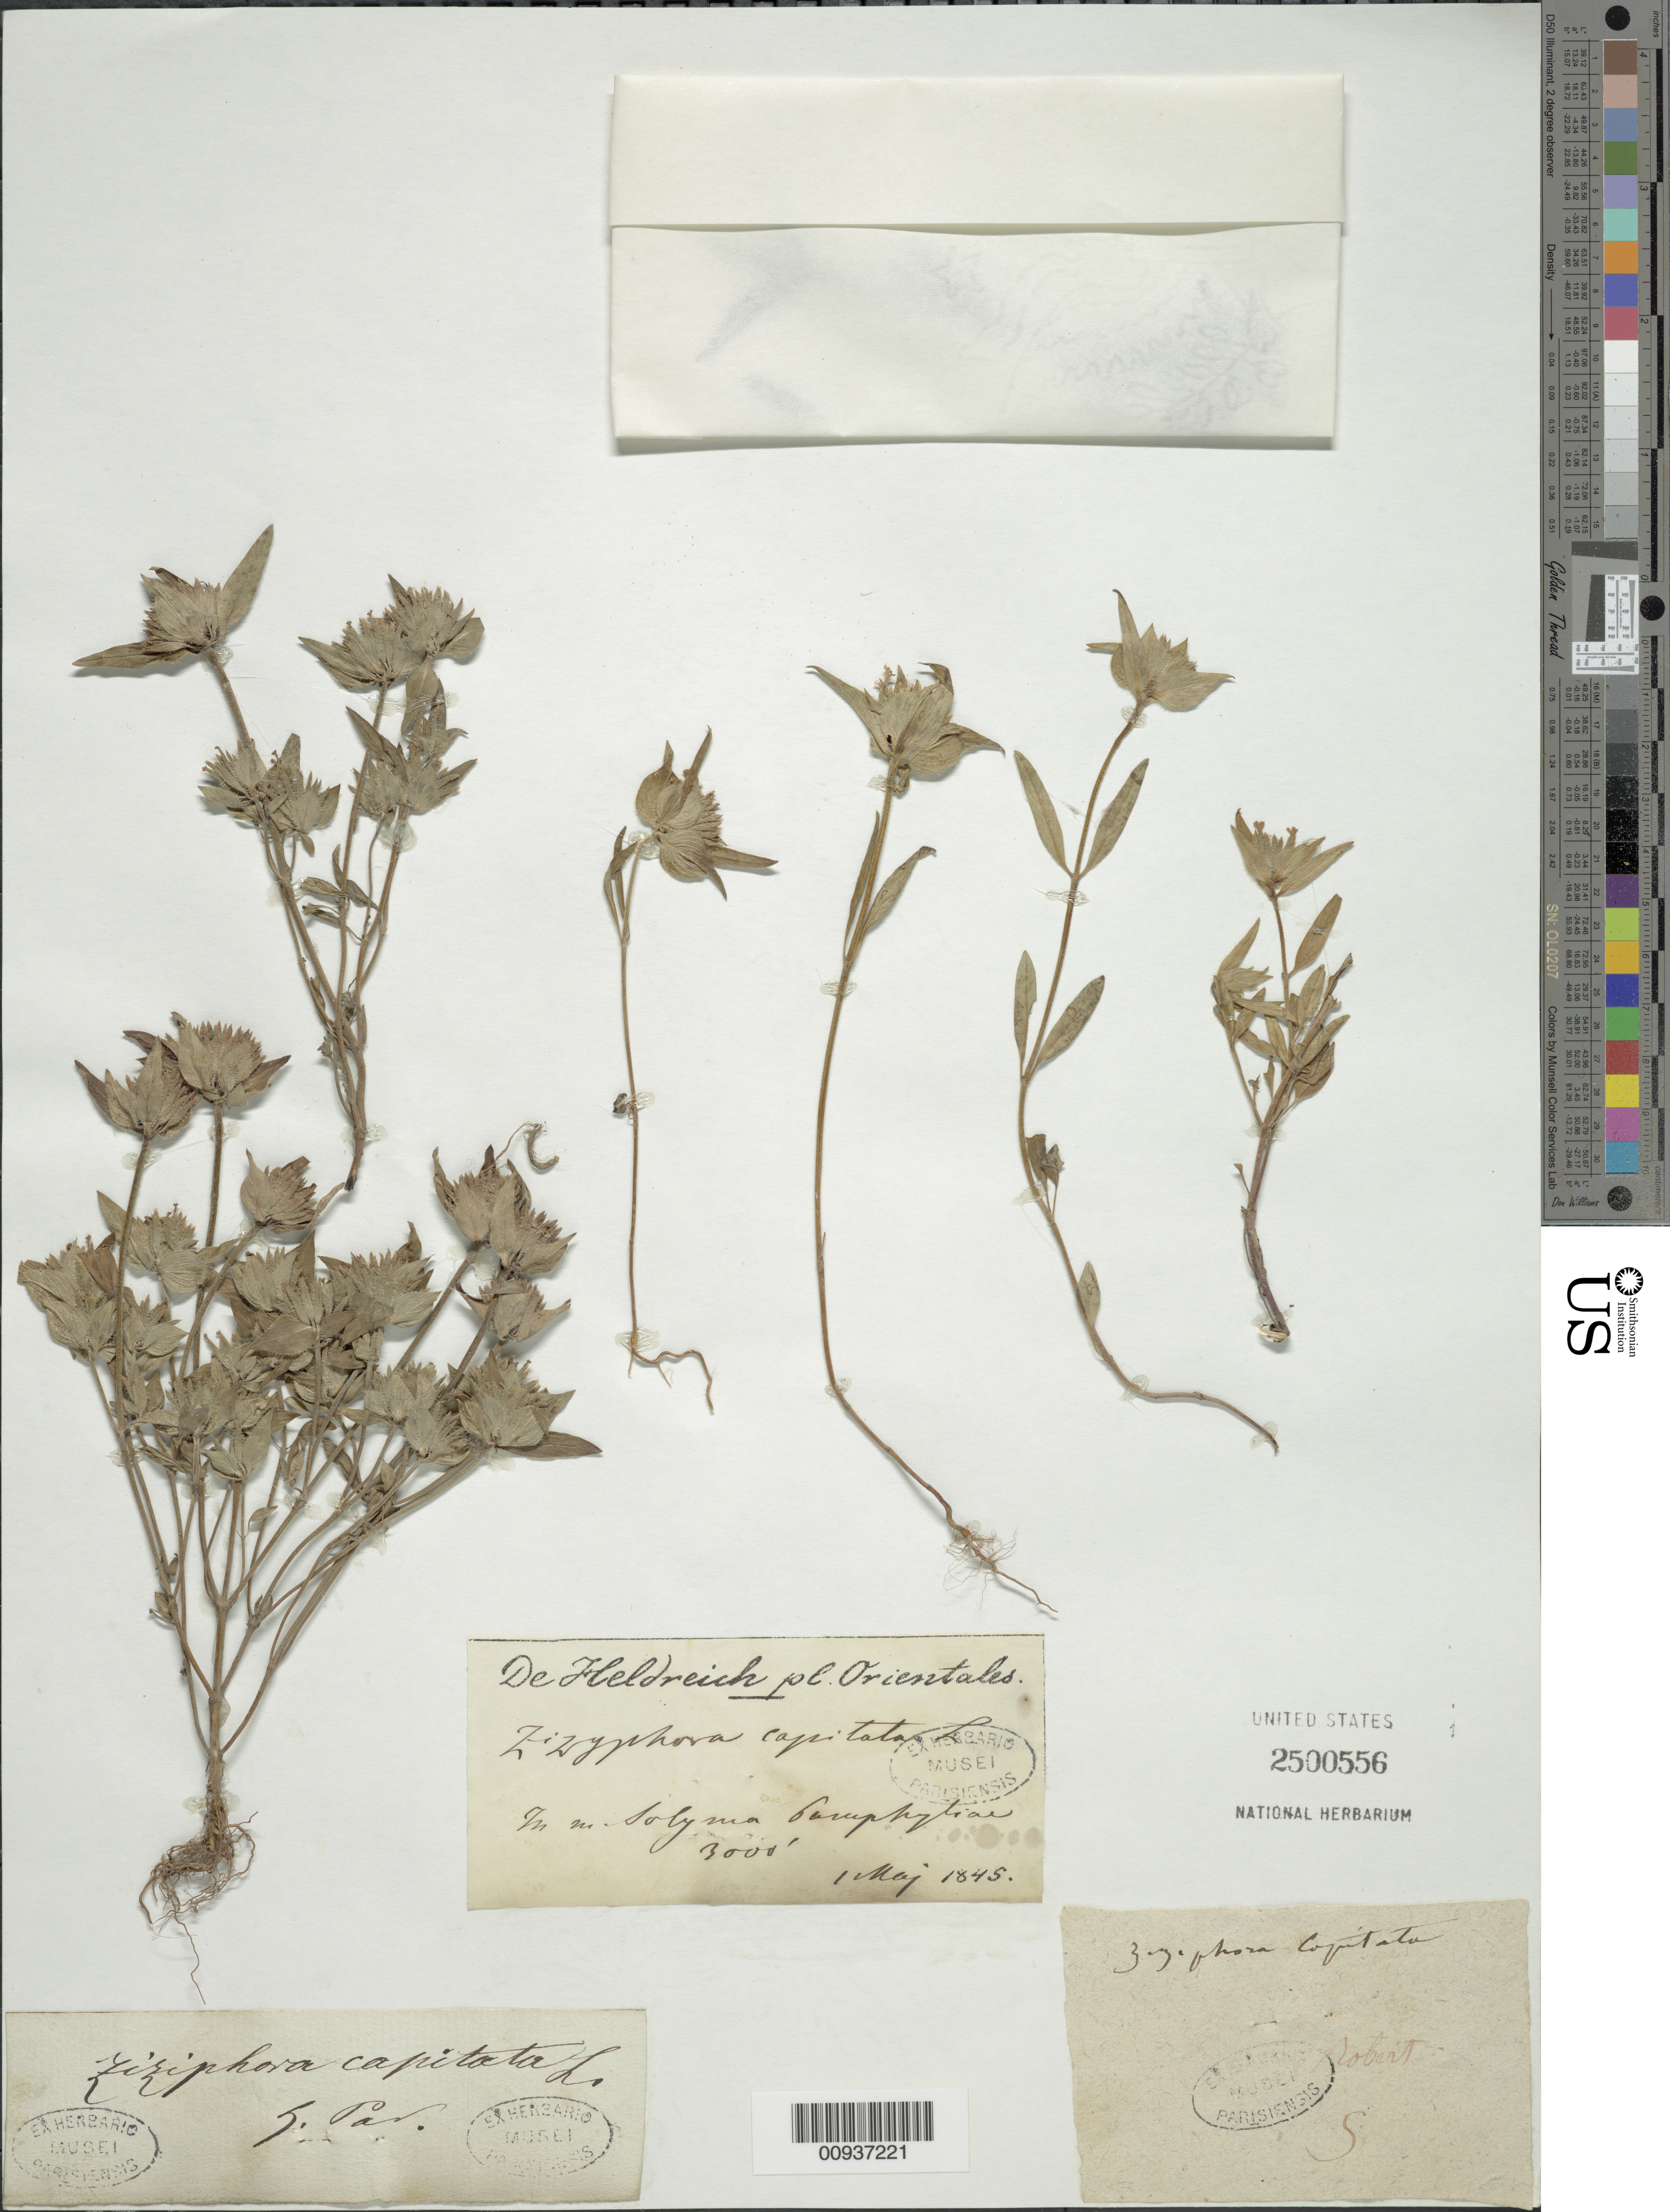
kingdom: Plantae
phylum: Tracheophyta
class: Magnoliopsida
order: Lamiales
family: Lamiaceae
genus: Ziziphora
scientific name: Ziziphora capitata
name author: L.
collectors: Heldreich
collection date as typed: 01 May 1845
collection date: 1845-05-01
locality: In Solyma [ ]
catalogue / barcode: US 2500556